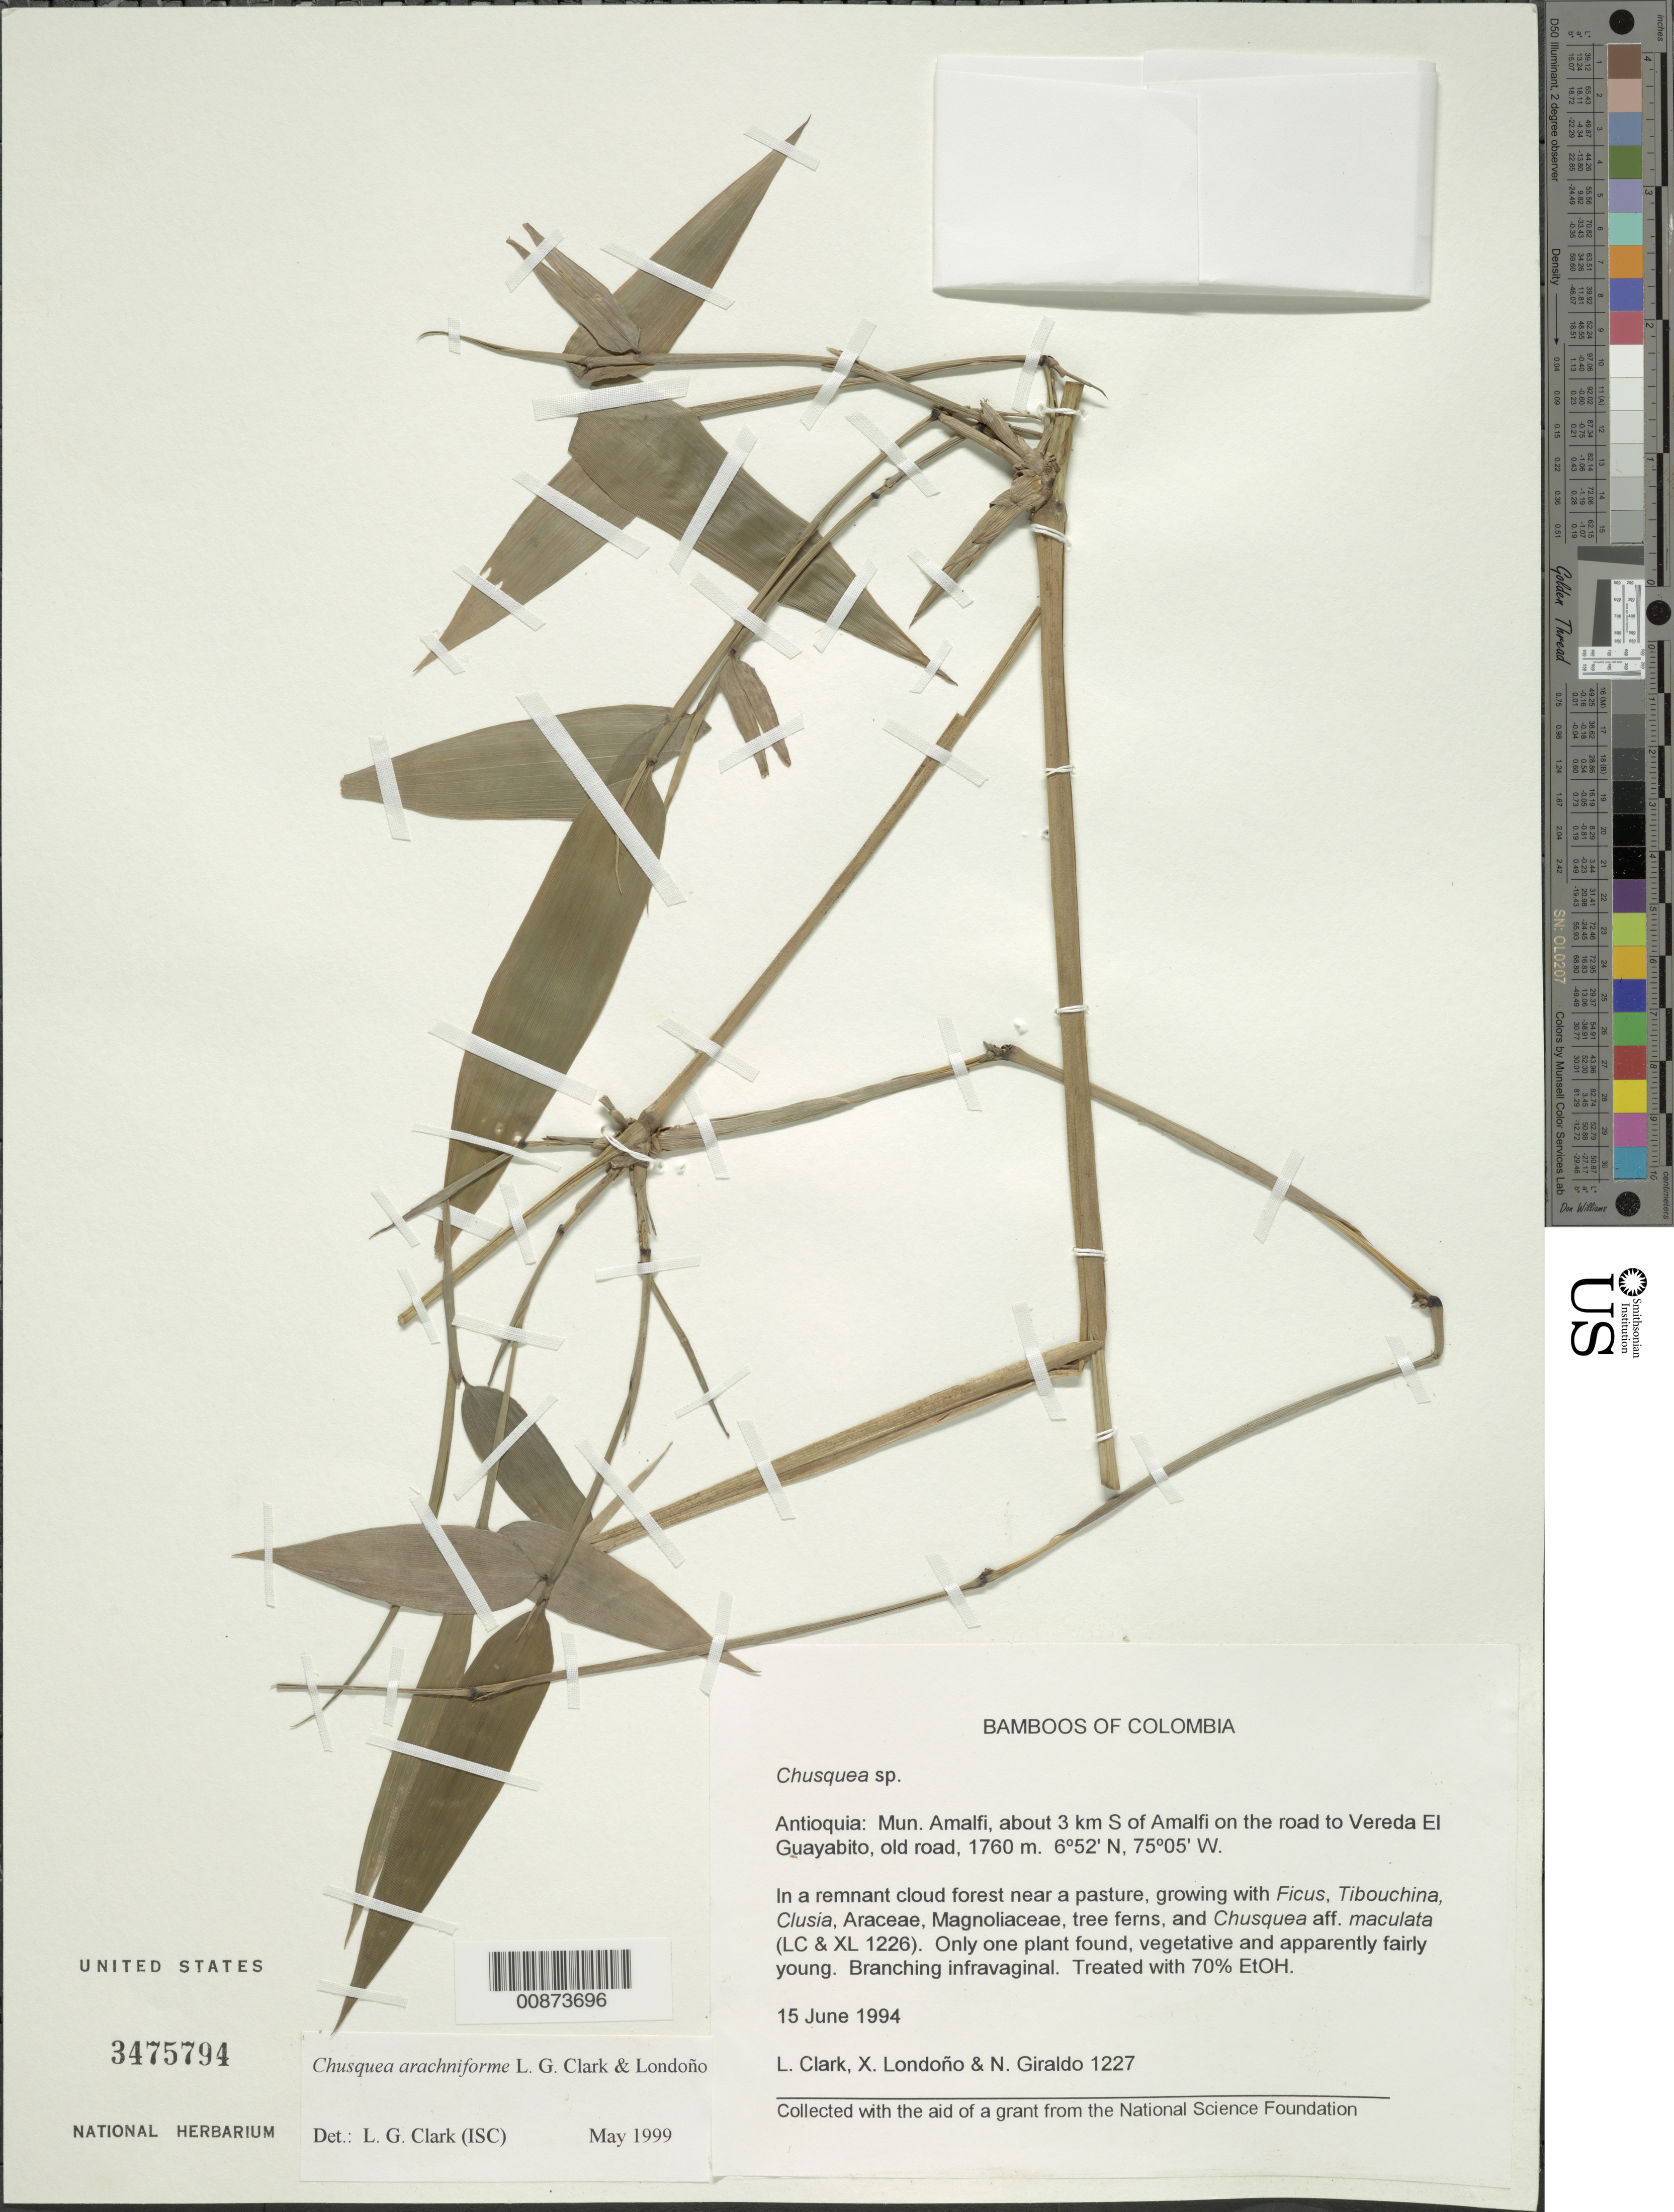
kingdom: Plantae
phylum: Tracheophyta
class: Liliopsida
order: Poales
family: Poaceae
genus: Chusquea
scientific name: Chusquea arachniformis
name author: L.G. Clark & Londoño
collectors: L. G. Clark, X. Londoño & N. Giraldo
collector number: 1227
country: Colombia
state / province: Antioquia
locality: S of Amalfi, road to Vereda El Guayabito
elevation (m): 1760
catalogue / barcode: US 3475794